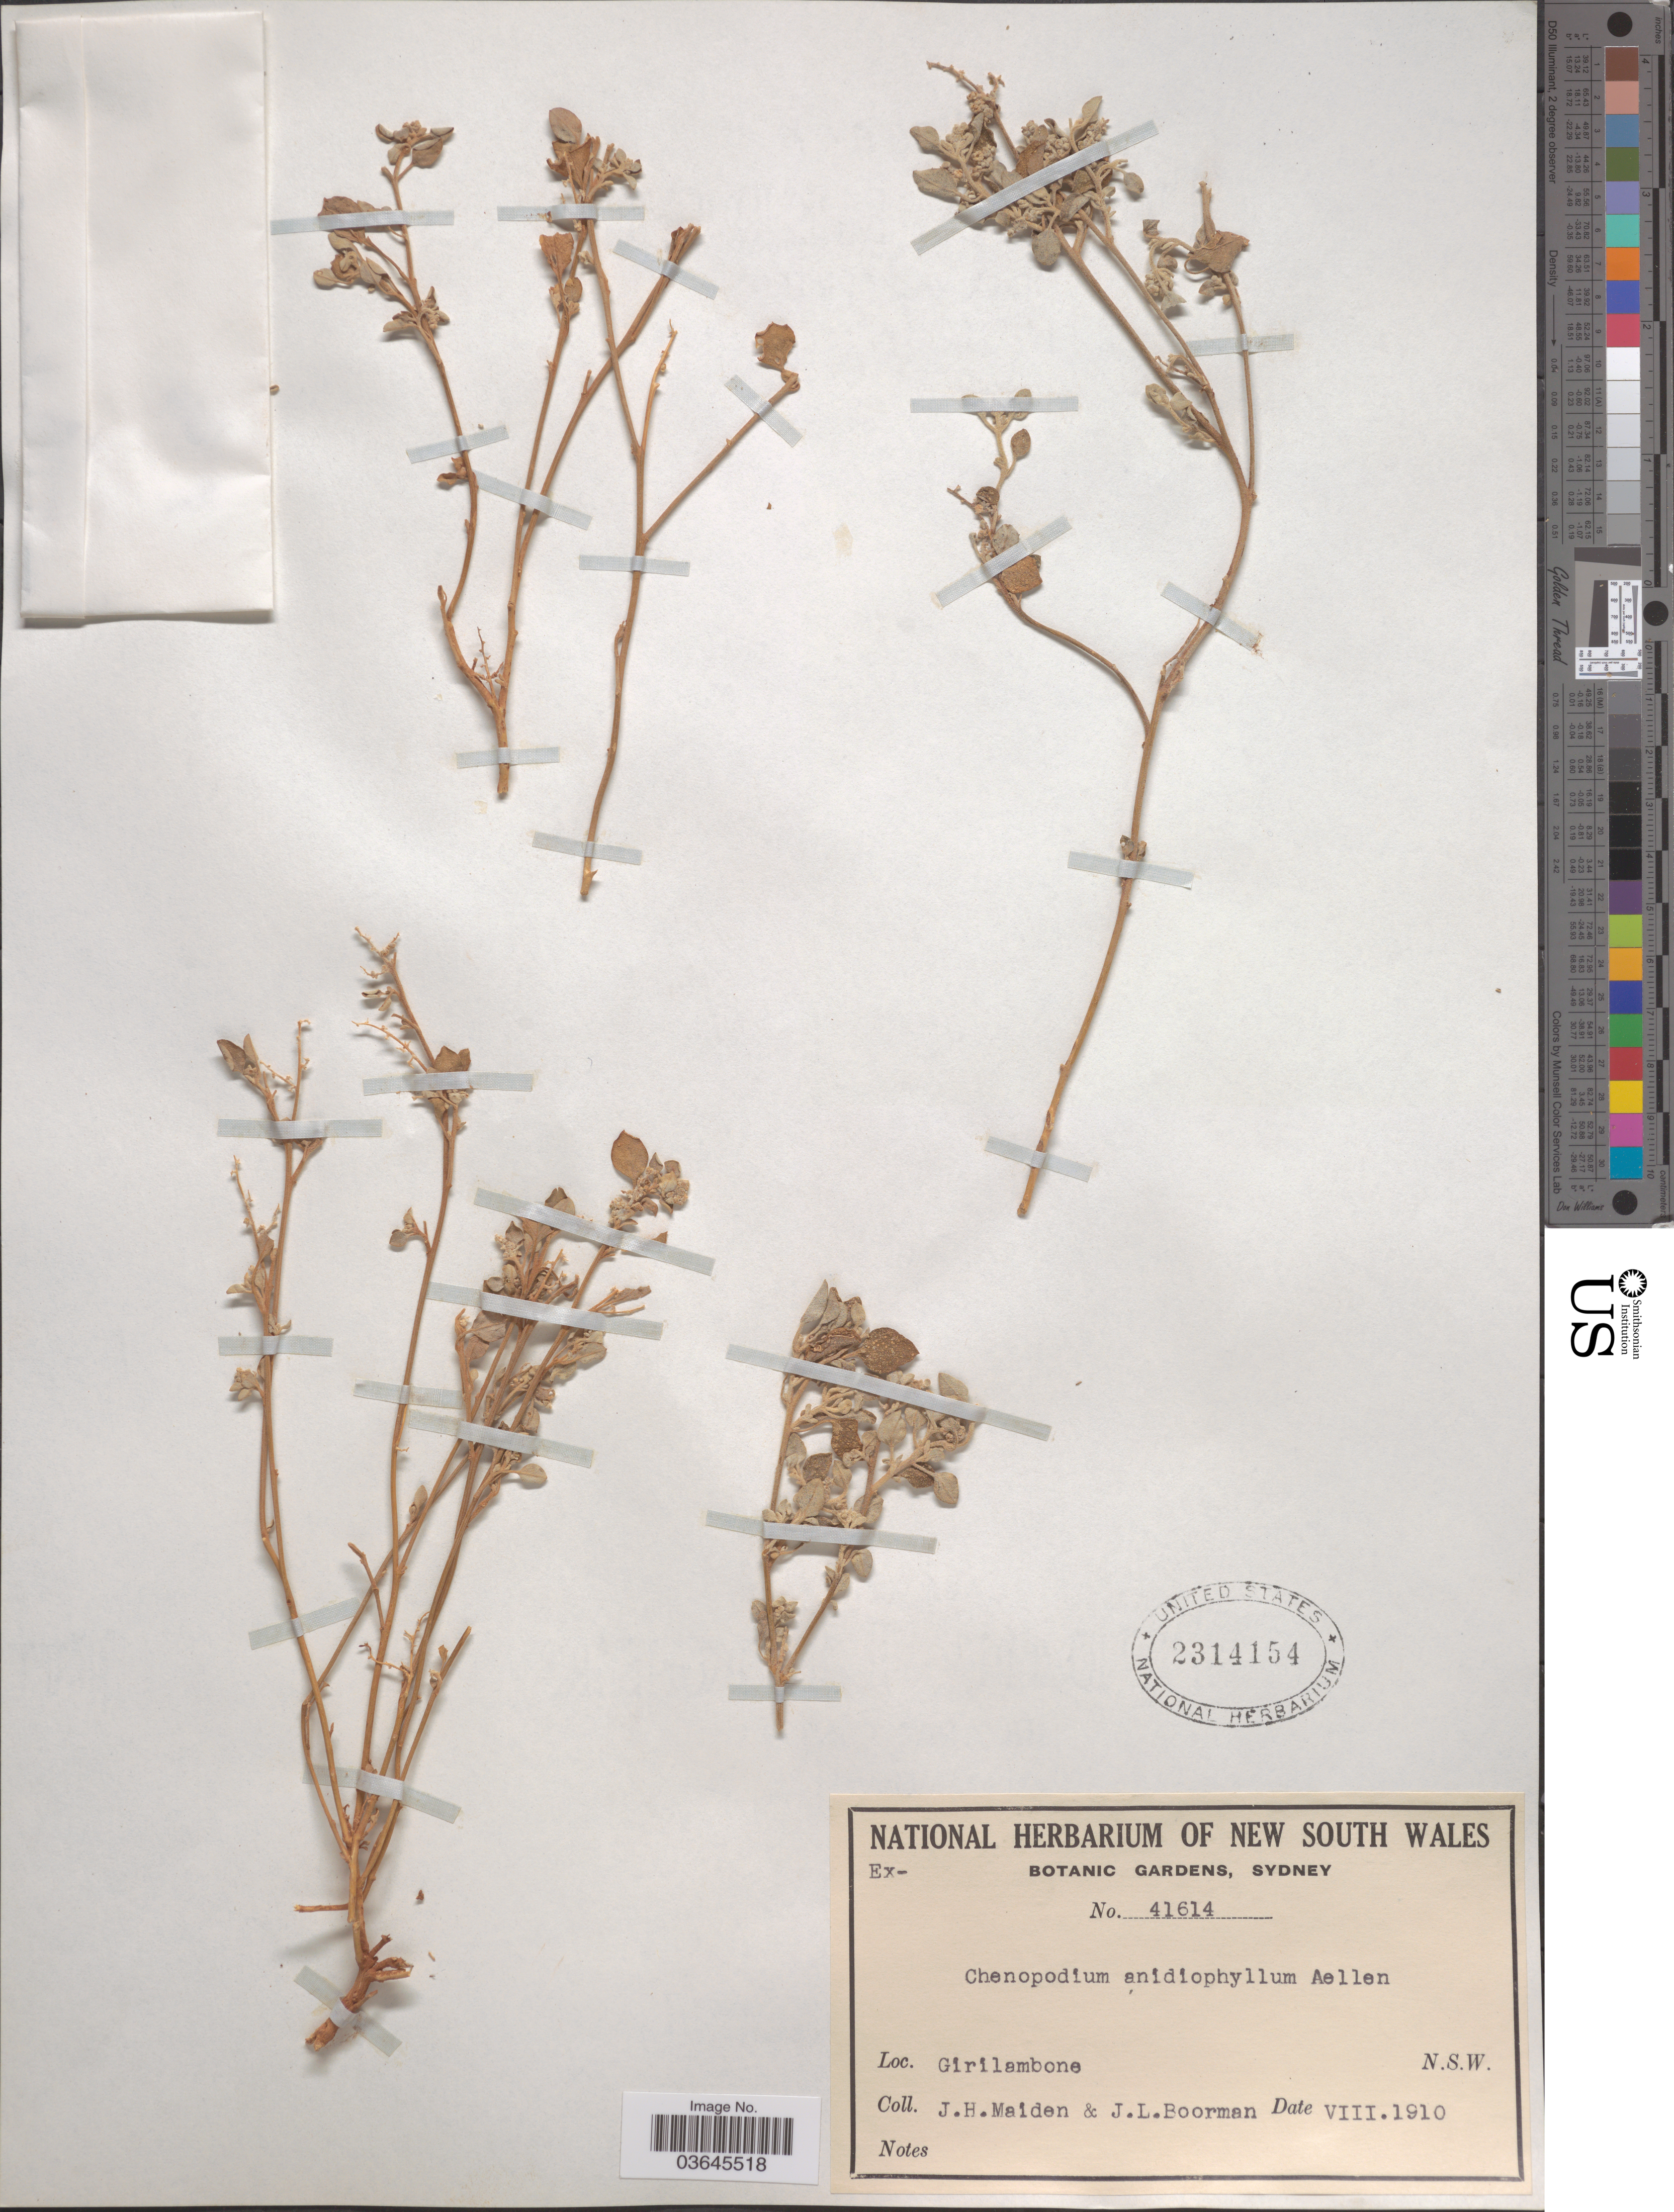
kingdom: Plantae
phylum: Tracheophyta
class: Magnoliopsida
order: Caryophyllales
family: Amaranthaceae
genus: Chenopodium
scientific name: Chenopodium anidiophyllum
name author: Aellen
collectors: J. Maiden & J. Boorman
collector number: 41614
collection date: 1910-08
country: Australia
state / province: New South Wales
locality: Girilambone.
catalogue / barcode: US 2314154